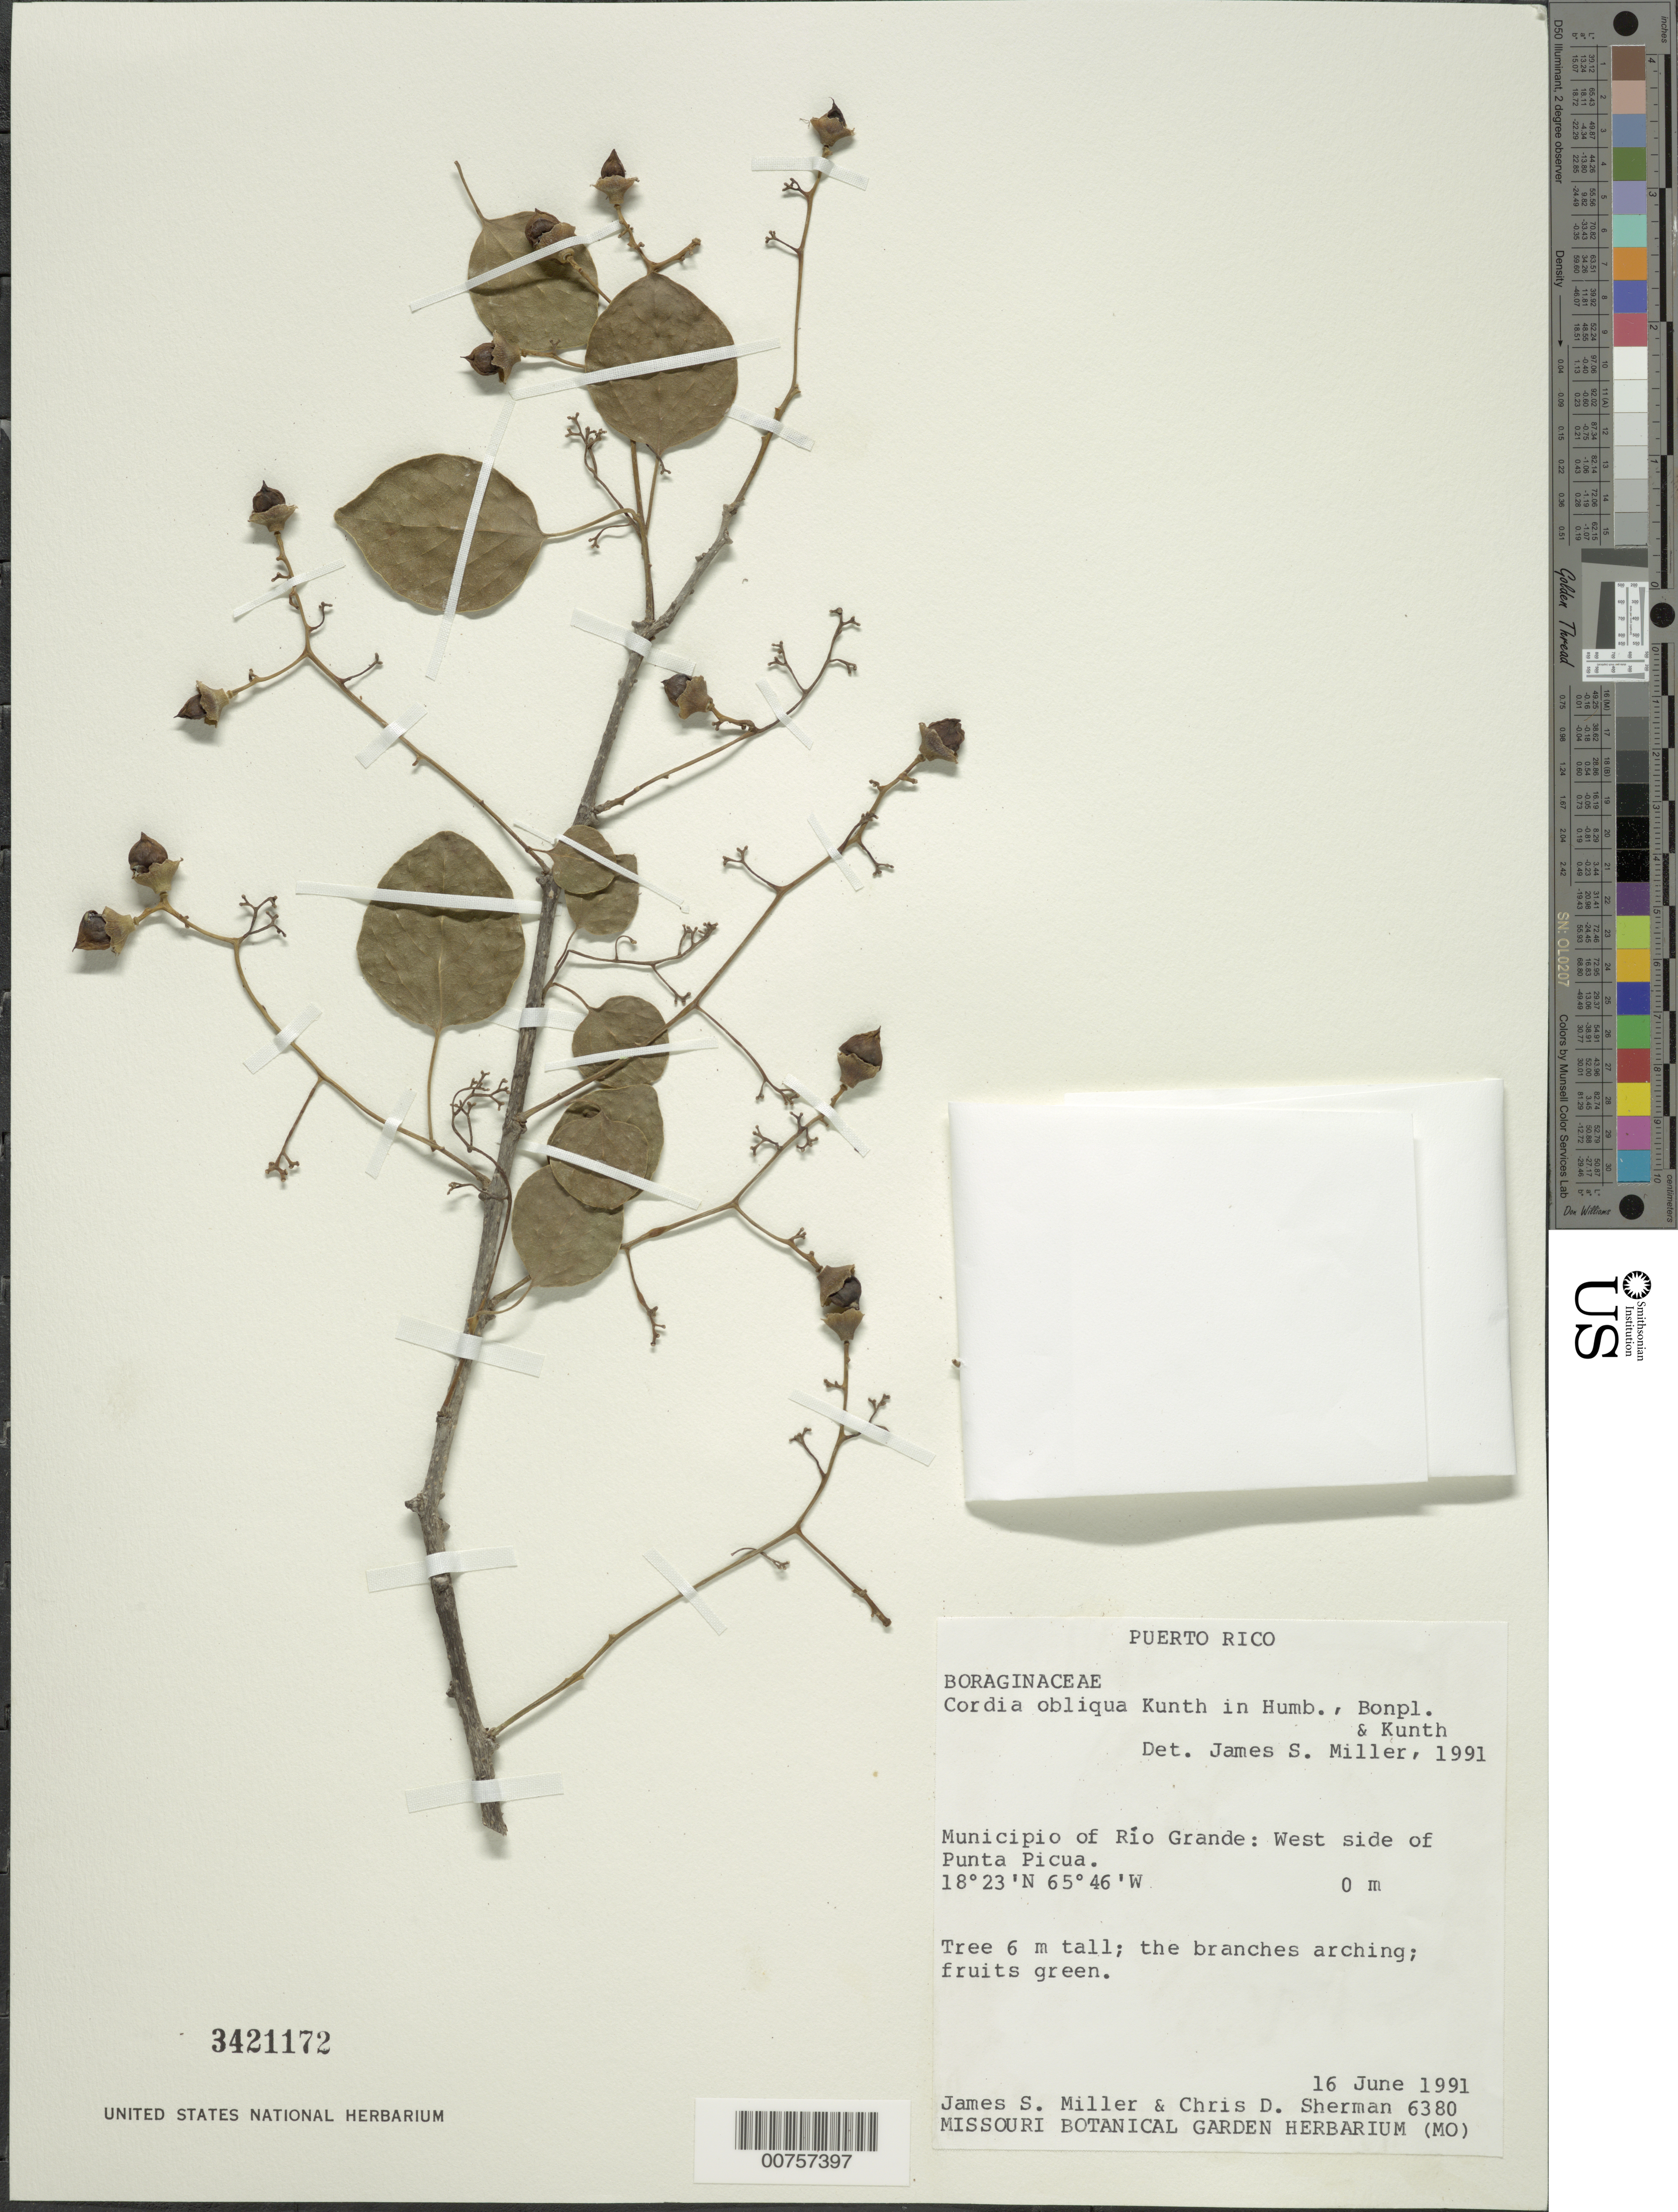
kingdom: Plantae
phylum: Tracheophyta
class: Magnoliopsida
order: Boraginales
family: Cordiaceae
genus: Cordia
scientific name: Cordia obliqua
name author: Willd.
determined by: Miller, James S., (MO), Missouri Botanical Garden (UNITED STATES)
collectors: J. S. Miller & C. Sherman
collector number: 6380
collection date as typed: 16 Jun 1991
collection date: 1991-06-16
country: Puerto Rico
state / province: Río Grande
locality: Municipio of Río Grande: W side of Punta Picua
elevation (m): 0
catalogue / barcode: US 3421172